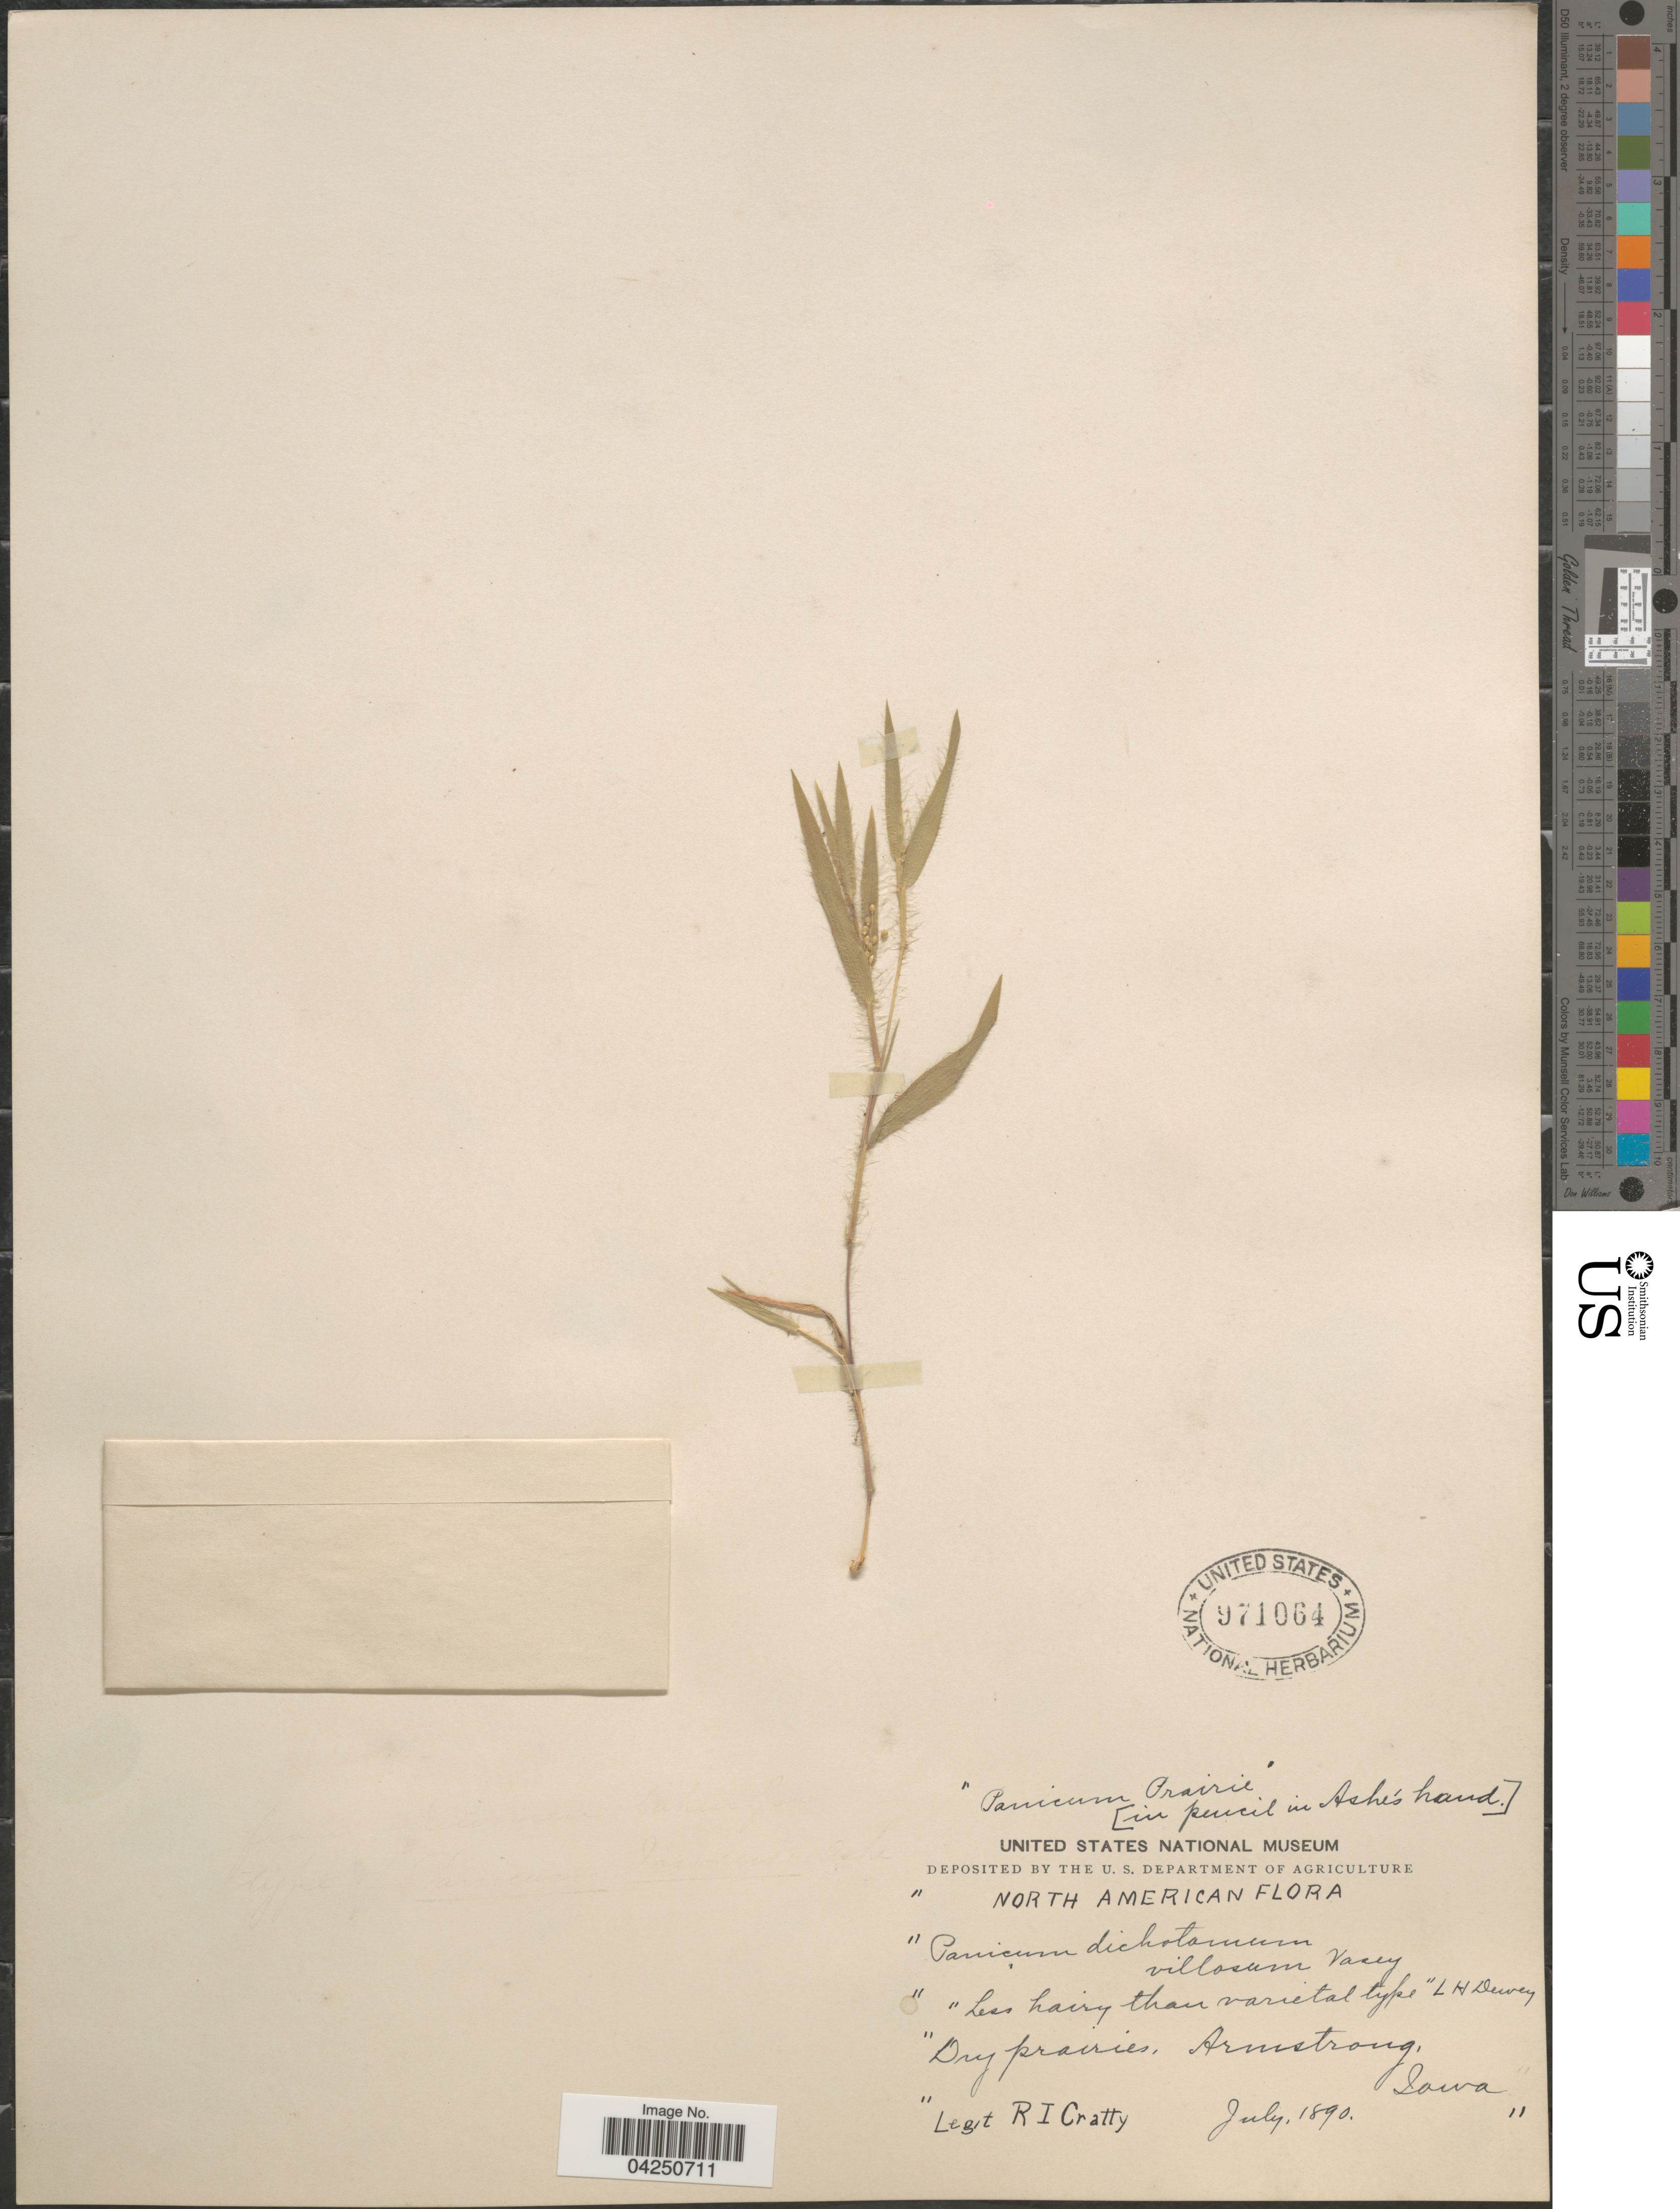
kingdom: Plantae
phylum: Tracheophyta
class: Liliopsida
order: Poales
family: Poaceae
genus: Dichanthelium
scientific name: Dichanthelium acuminatum var. acuminatum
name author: (Sw.) Gould & C.A. Clark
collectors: R. Cratty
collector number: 11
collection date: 1890-07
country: United States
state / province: Iowa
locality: Dry prairies, Armstrong.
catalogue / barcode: US 971064